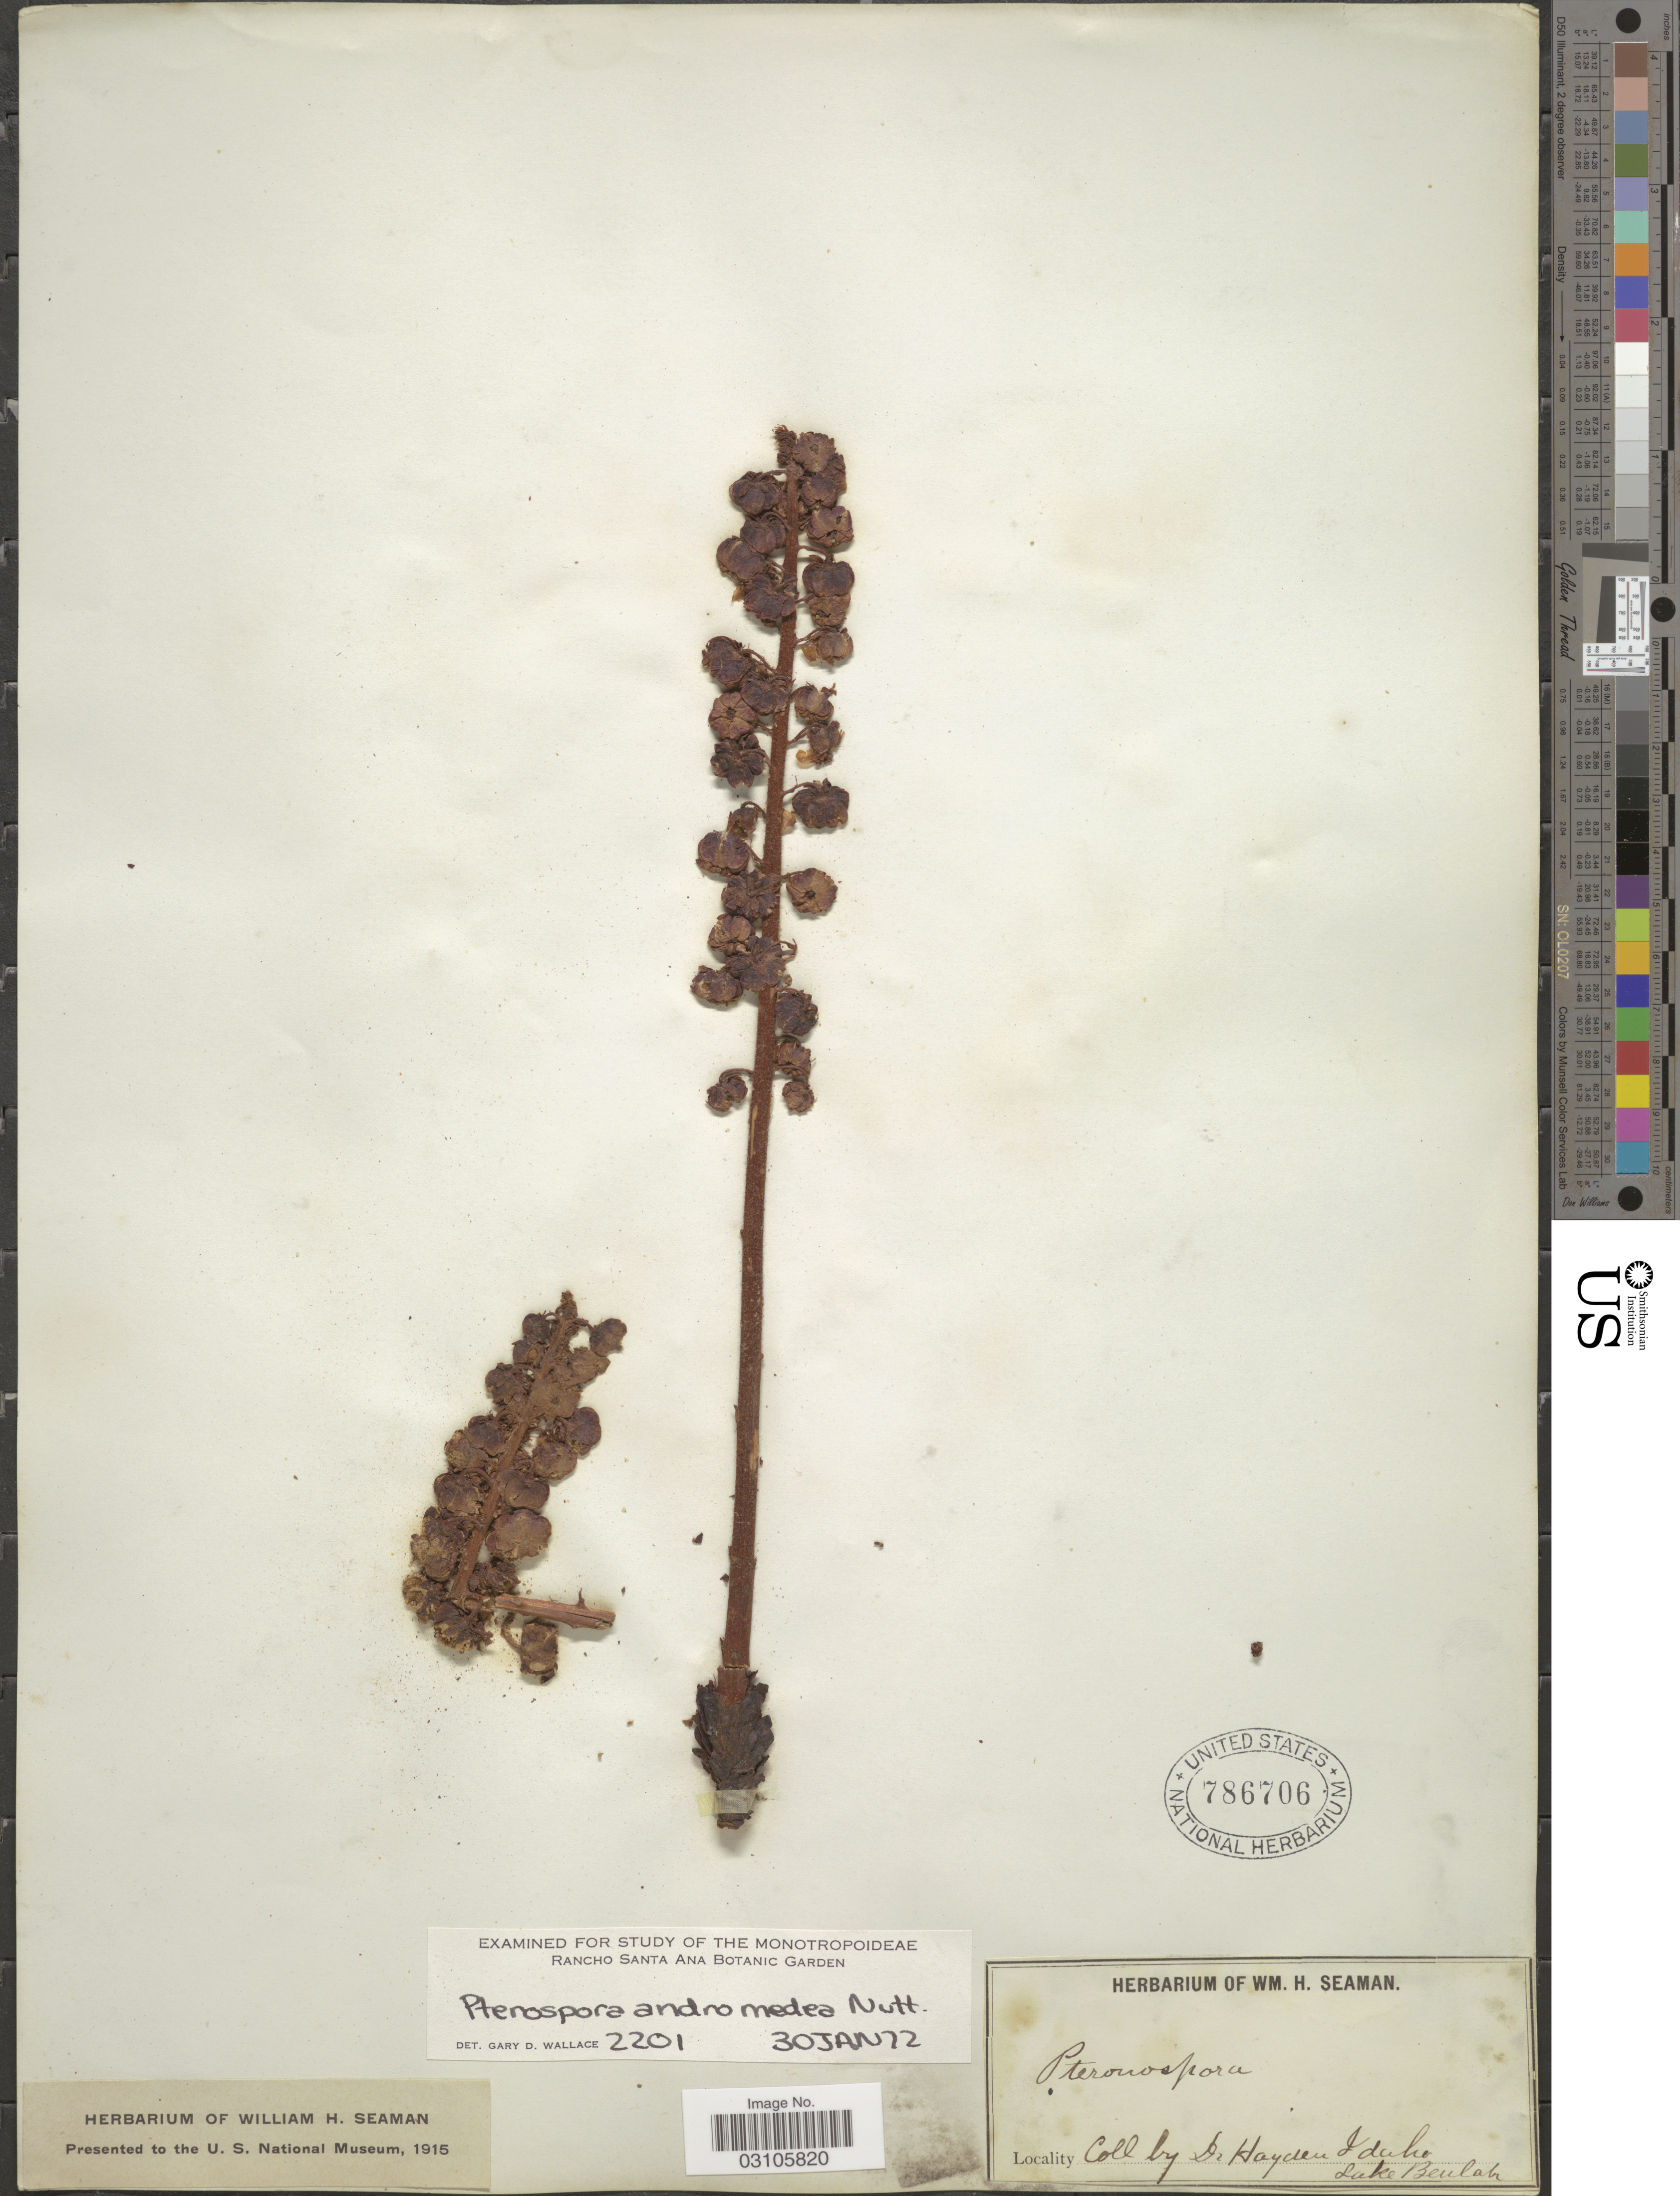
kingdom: Plantae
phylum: Tracheophyta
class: Magnoliopsida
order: Ericales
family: Ericaceae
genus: Pterospora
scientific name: Pterospora andromedea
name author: Nutt.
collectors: -- Hayden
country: United States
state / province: Idaho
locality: Lake Beulah.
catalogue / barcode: US 786706